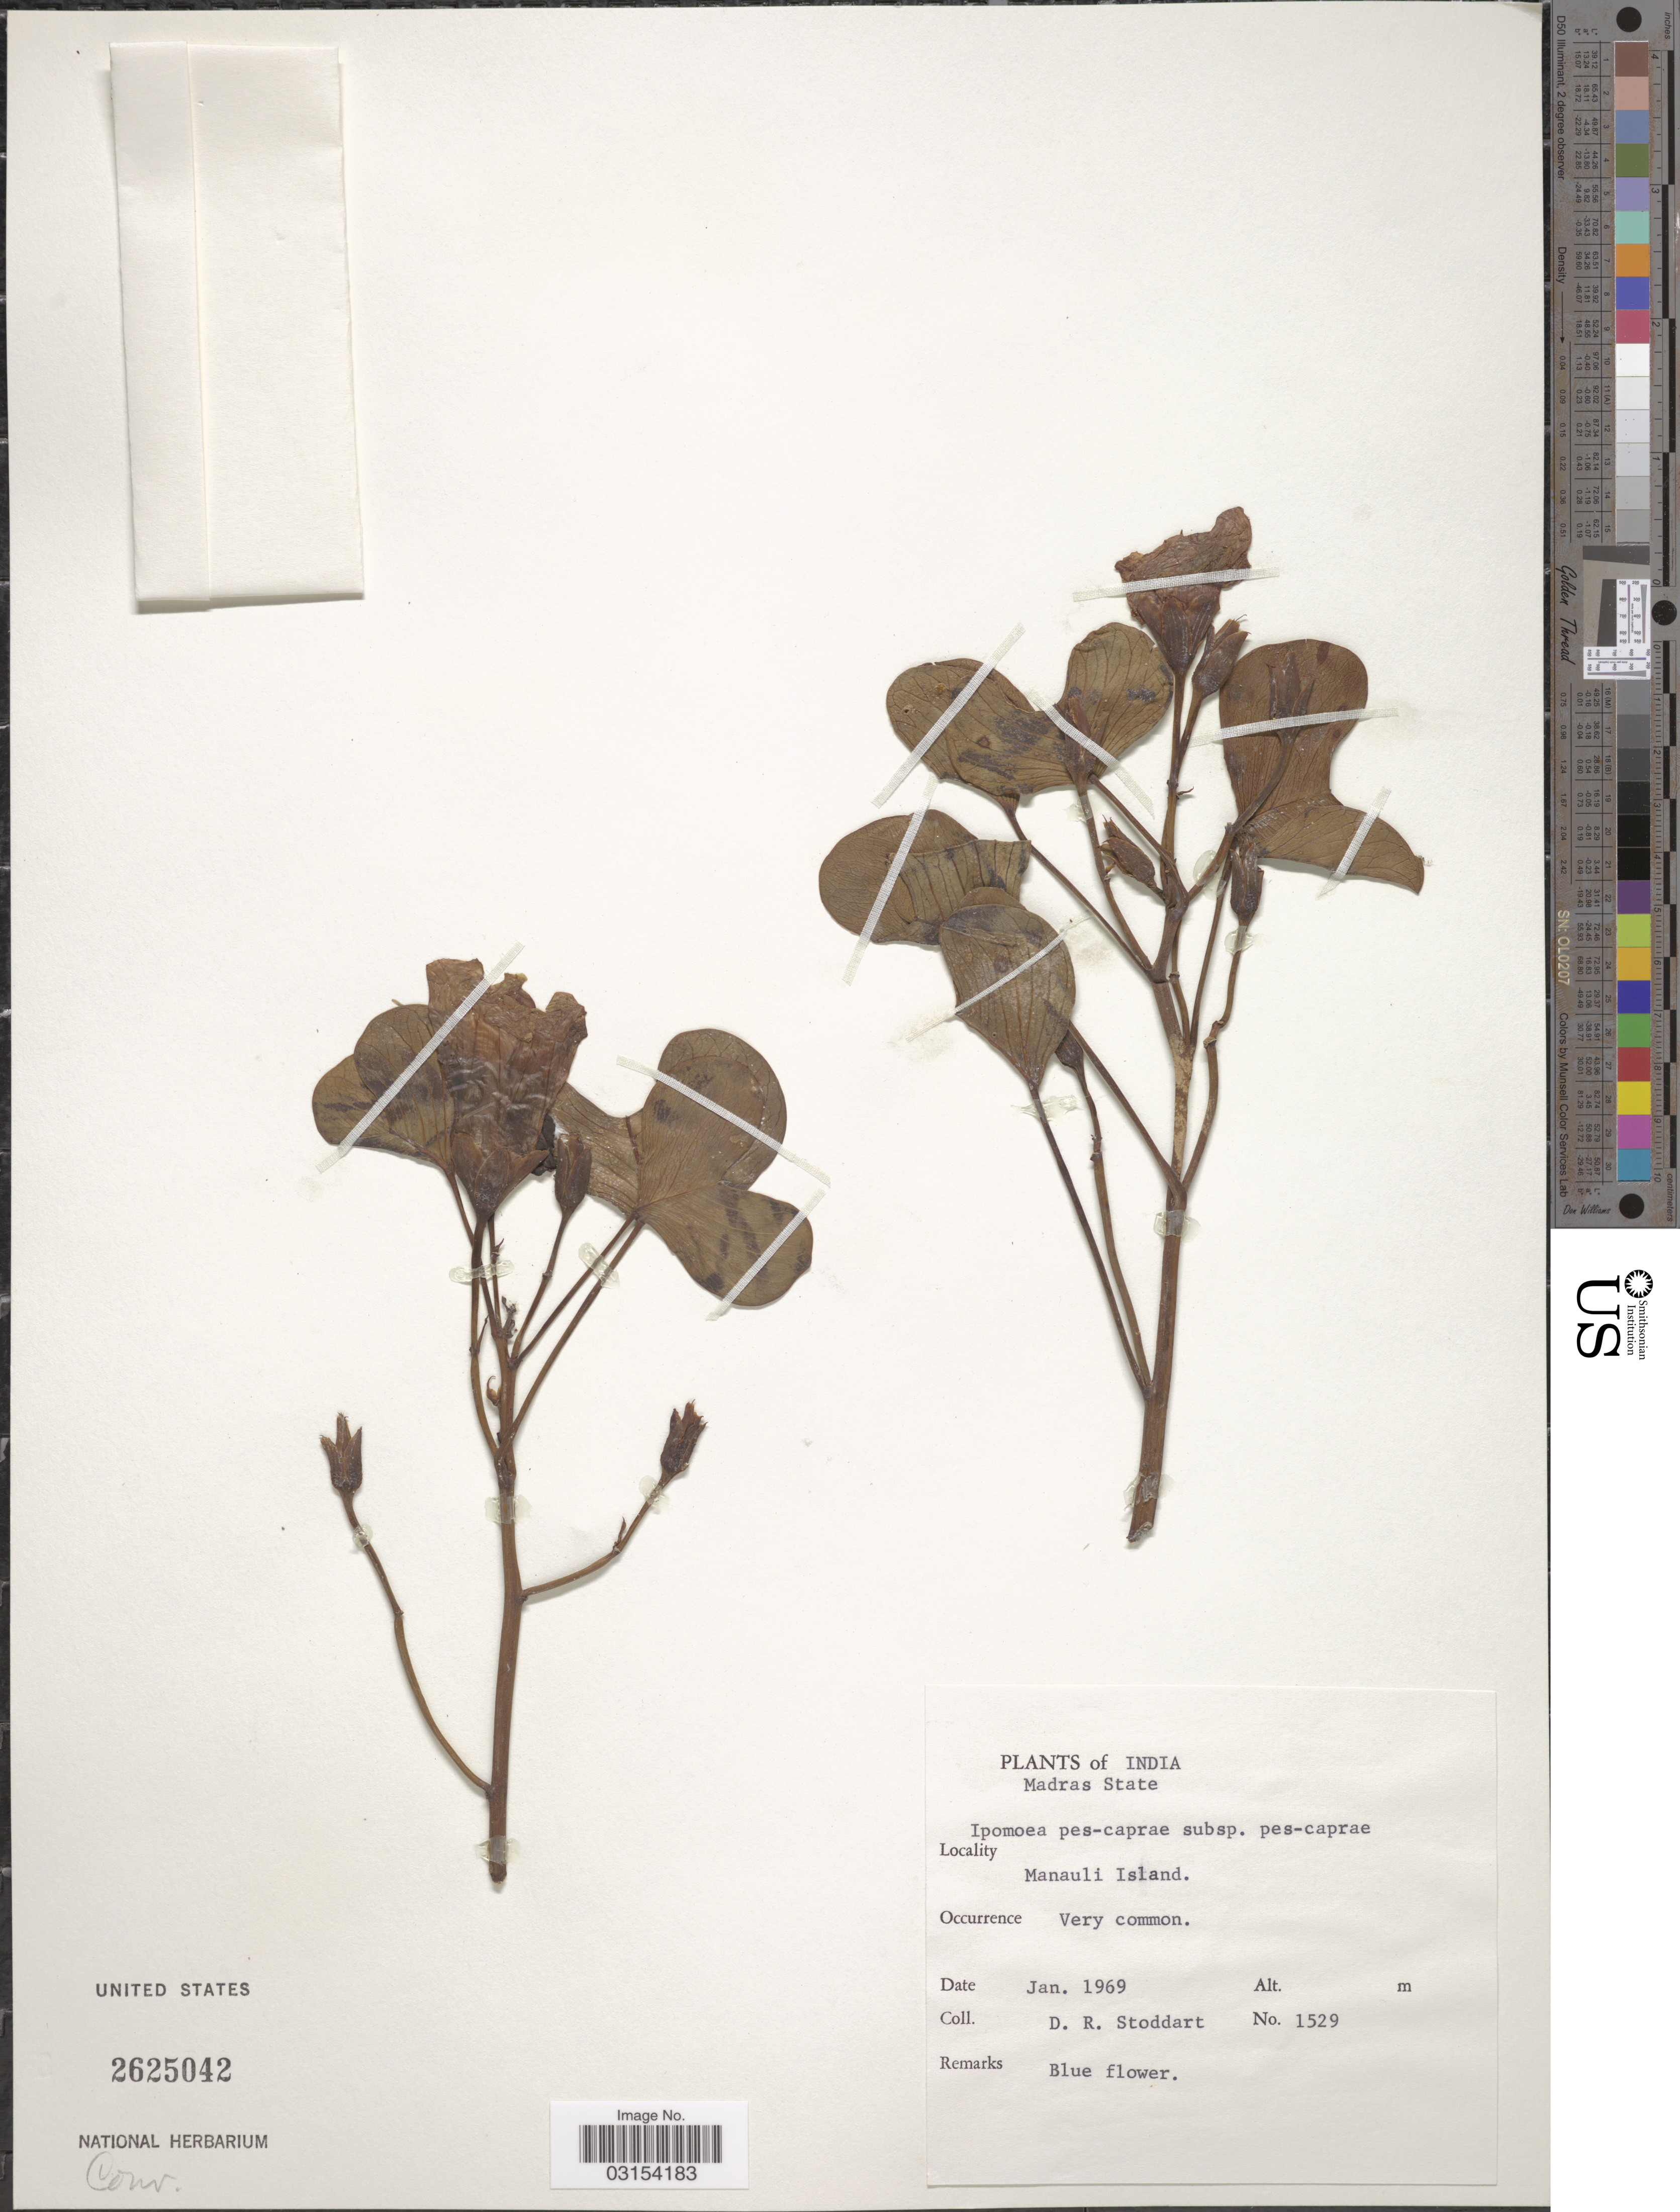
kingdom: Plantae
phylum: Tracheophyta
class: Magnoliopsida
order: Solanales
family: Convolvulaceae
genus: Ipomoea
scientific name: Ipomoea pes-caprae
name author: (L.) R. Br.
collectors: D. R. Stoddart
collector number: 1529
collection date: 1969-01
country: India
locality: Madras State, Manauli Island.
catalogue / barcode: US 2625042